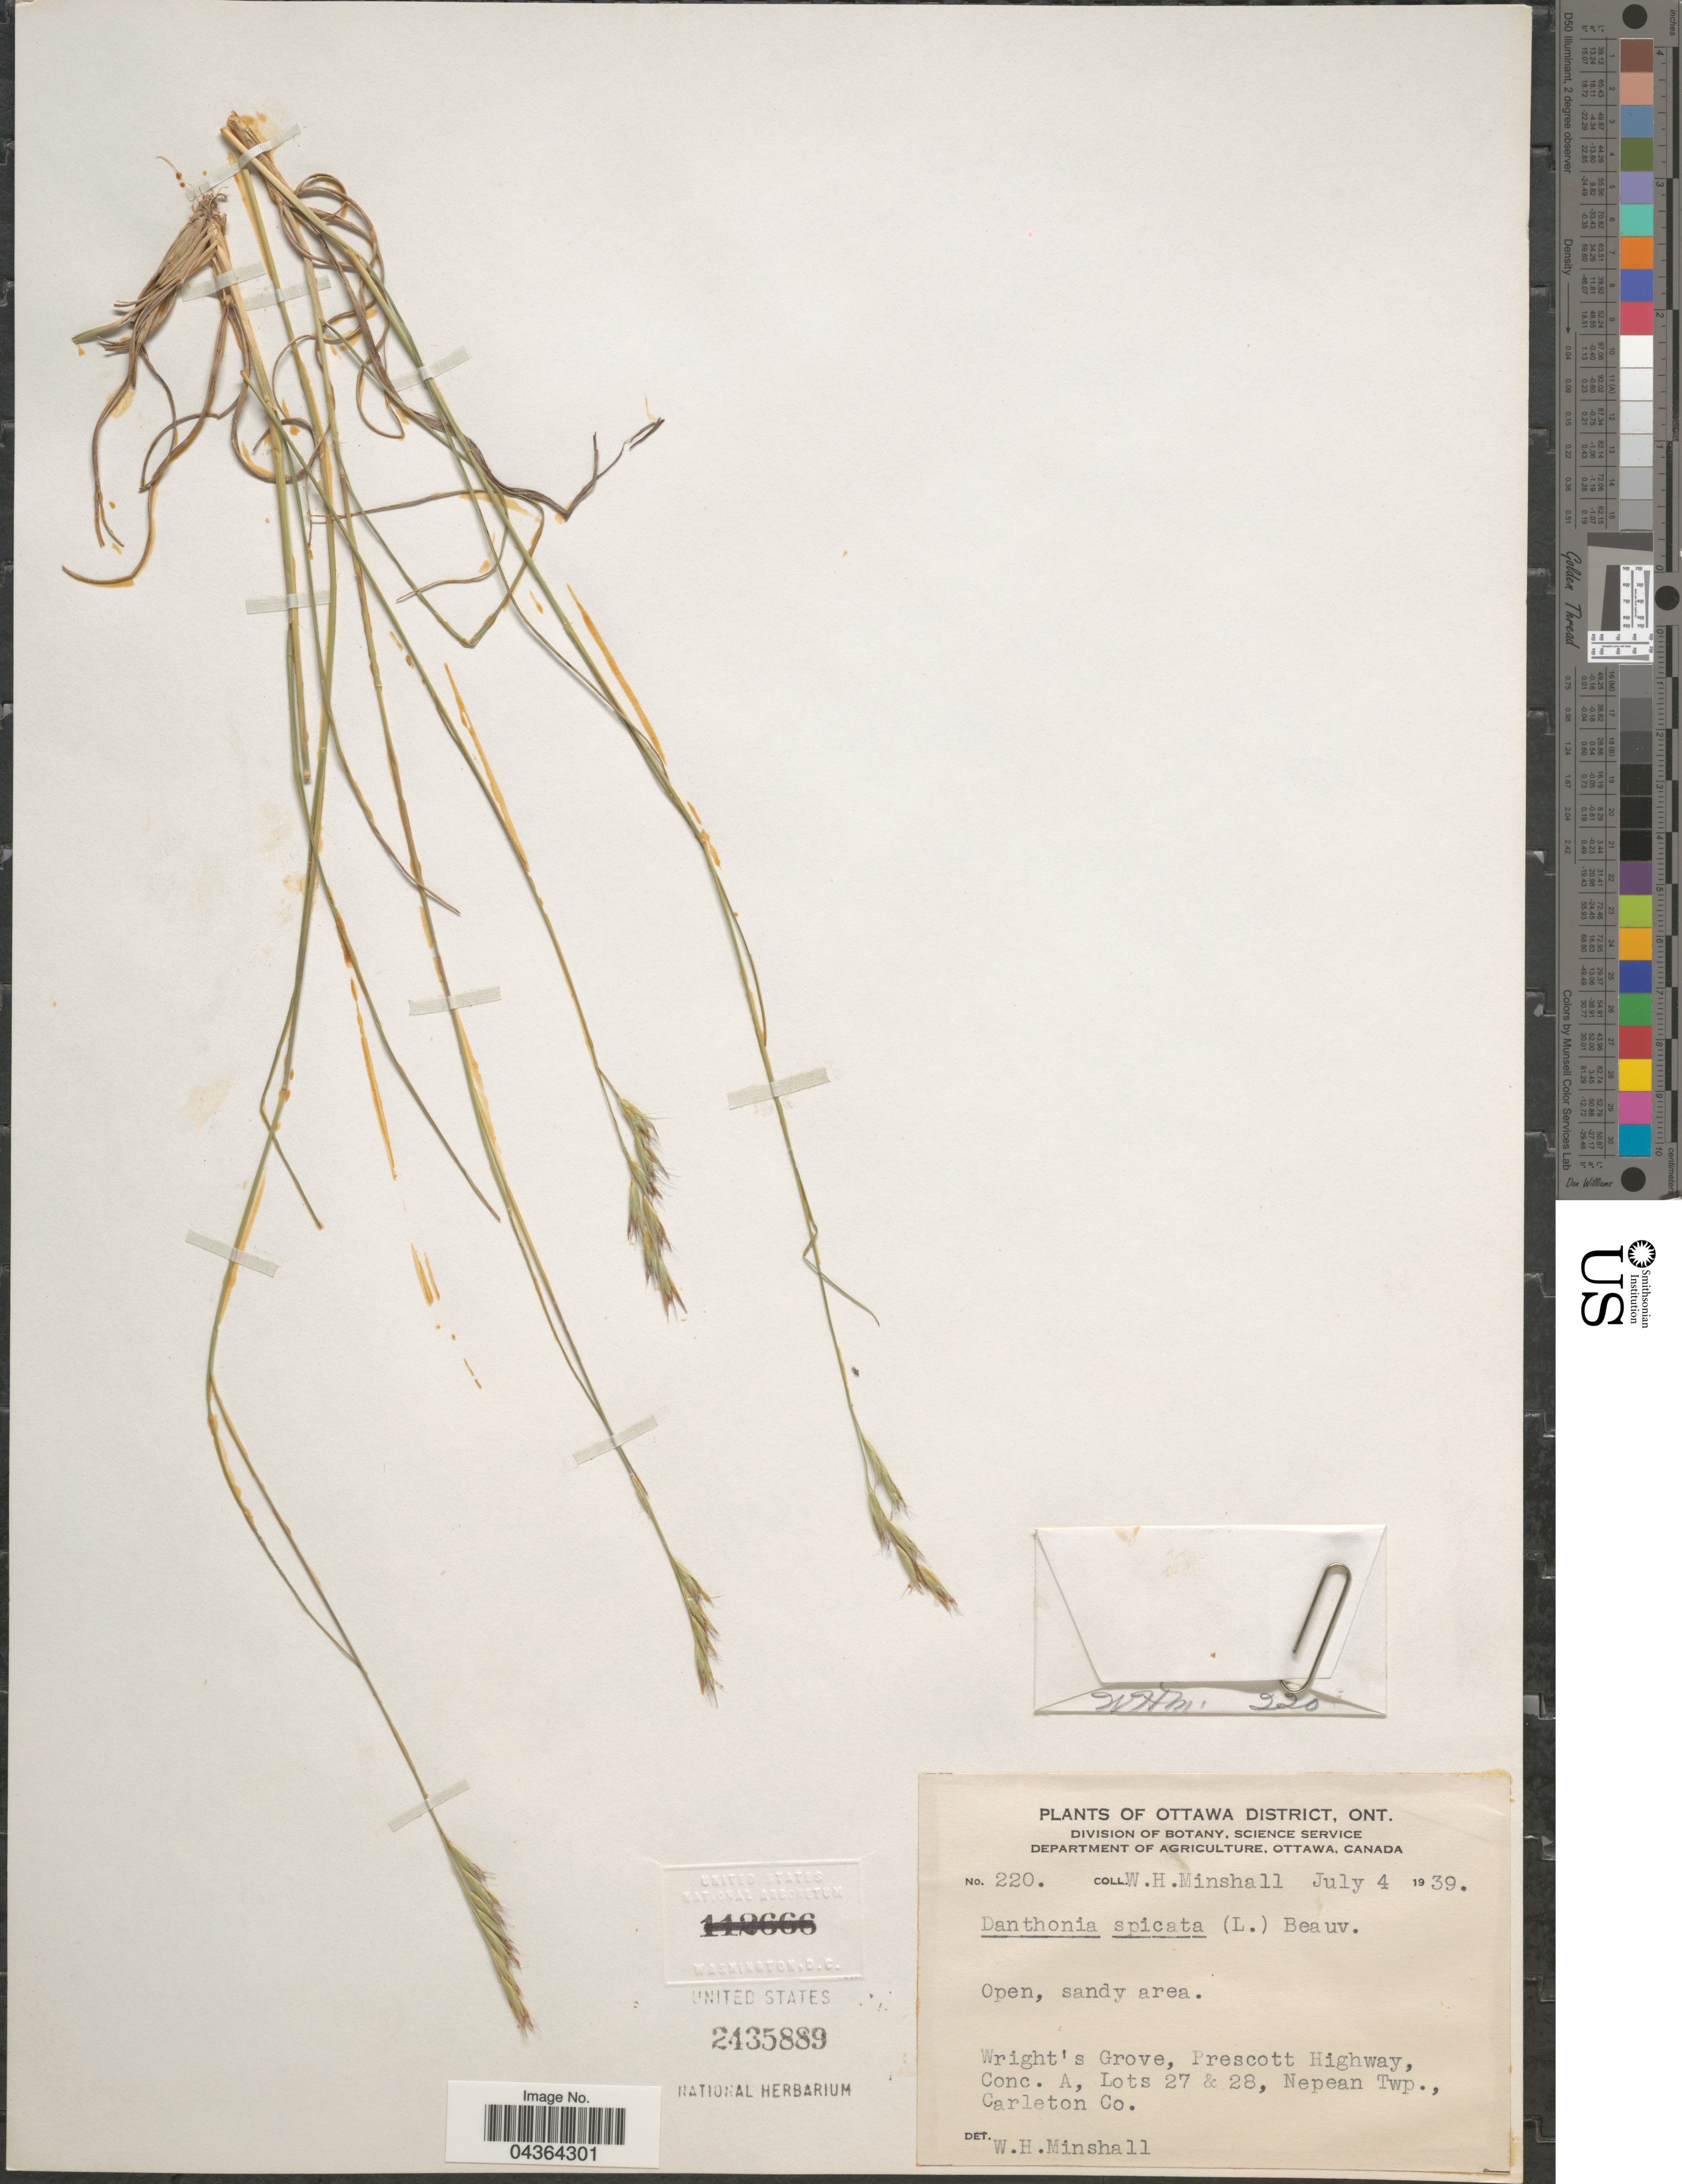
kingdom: Plantae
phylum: Tracheophyta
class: Liliopsida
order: Poales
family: Poaceae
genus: Danthonia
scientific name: Danthonia spicata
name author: (L.) P. Beauv. ex Roem. & Schult.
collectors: W. Minshall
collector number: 220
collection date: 1939-07-04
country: Canada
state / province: Ontario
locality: Ottawa District. Wright's Grove, Prescott Highway, Conc. A, Lots 27 & 28, Nepean Twp., Carleton Co.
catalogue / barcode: US 2435889